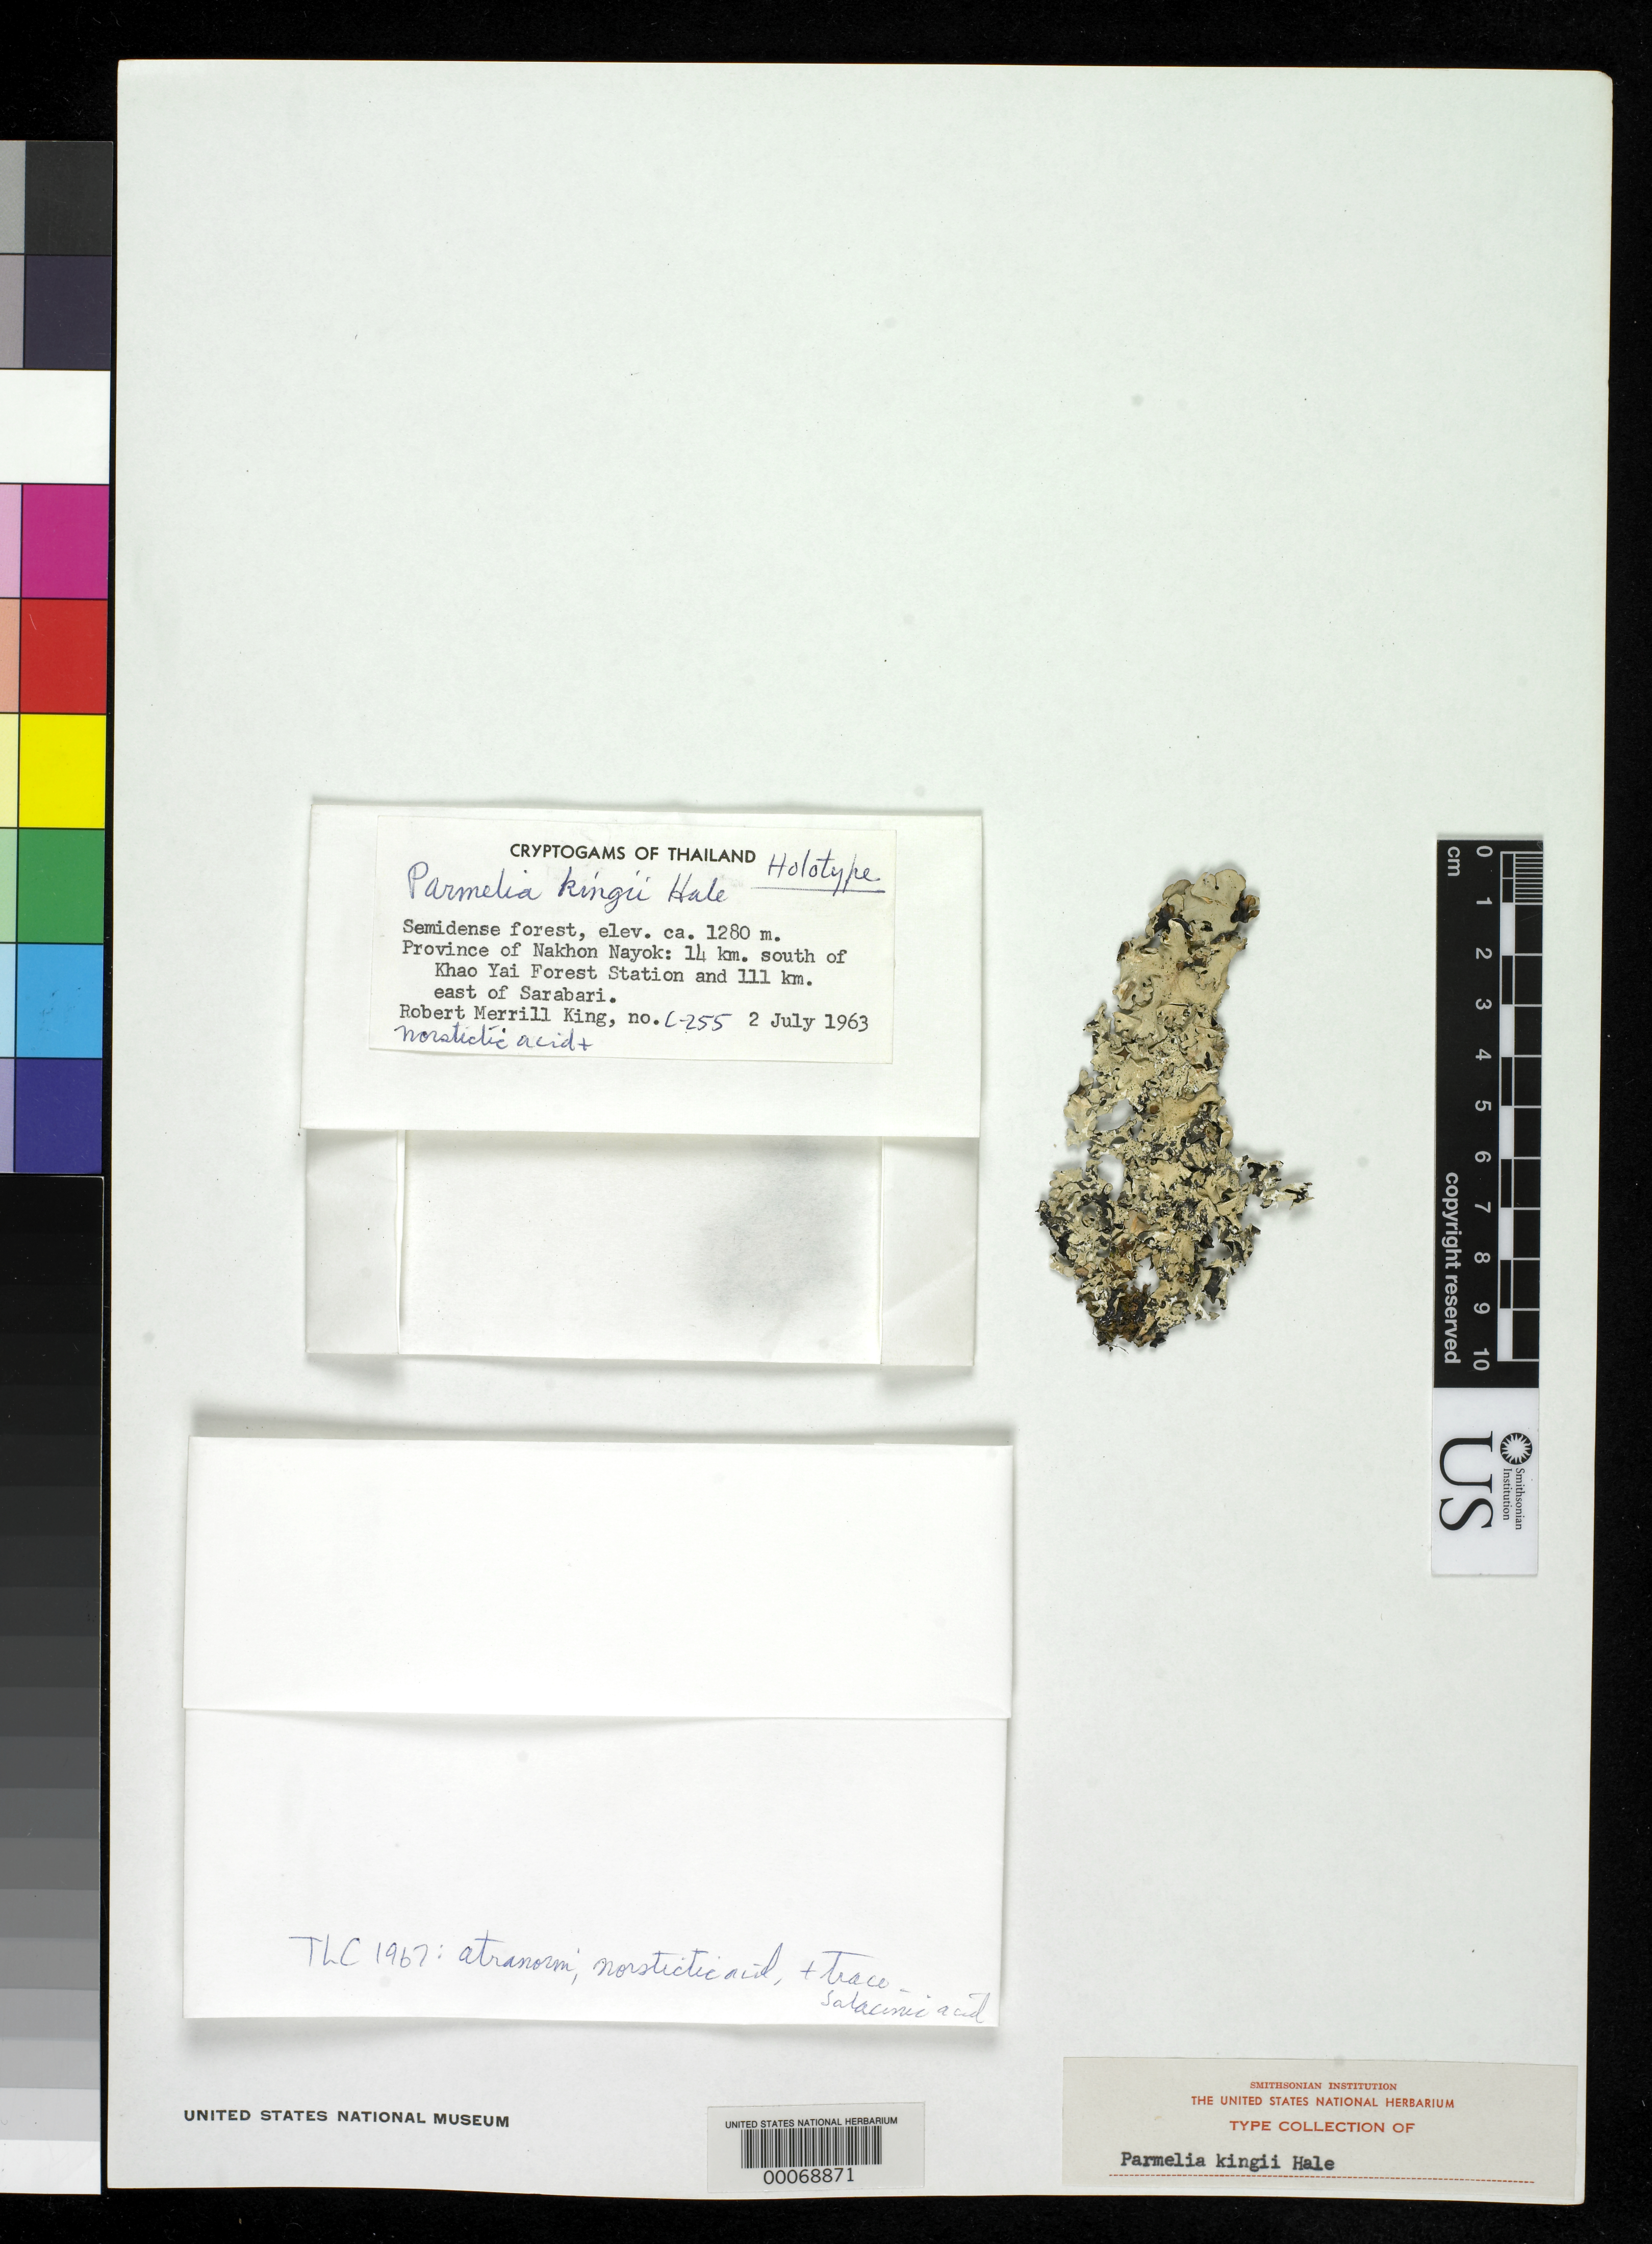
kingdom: Fungi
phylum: Ascomycota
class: Lecanoromycetes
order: Lecanorales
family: Parmeliaceae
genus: Parmelia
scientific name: Parmelia kingii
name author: Hale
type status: Holotype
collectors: R. M. King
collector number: L-255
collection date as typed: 02 Jul 1963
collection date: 1963-07-02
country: Thailand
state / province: Nakhon Nayok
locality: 14 km S of Khao Yai Forest Station & 111 km E of Sarabari.